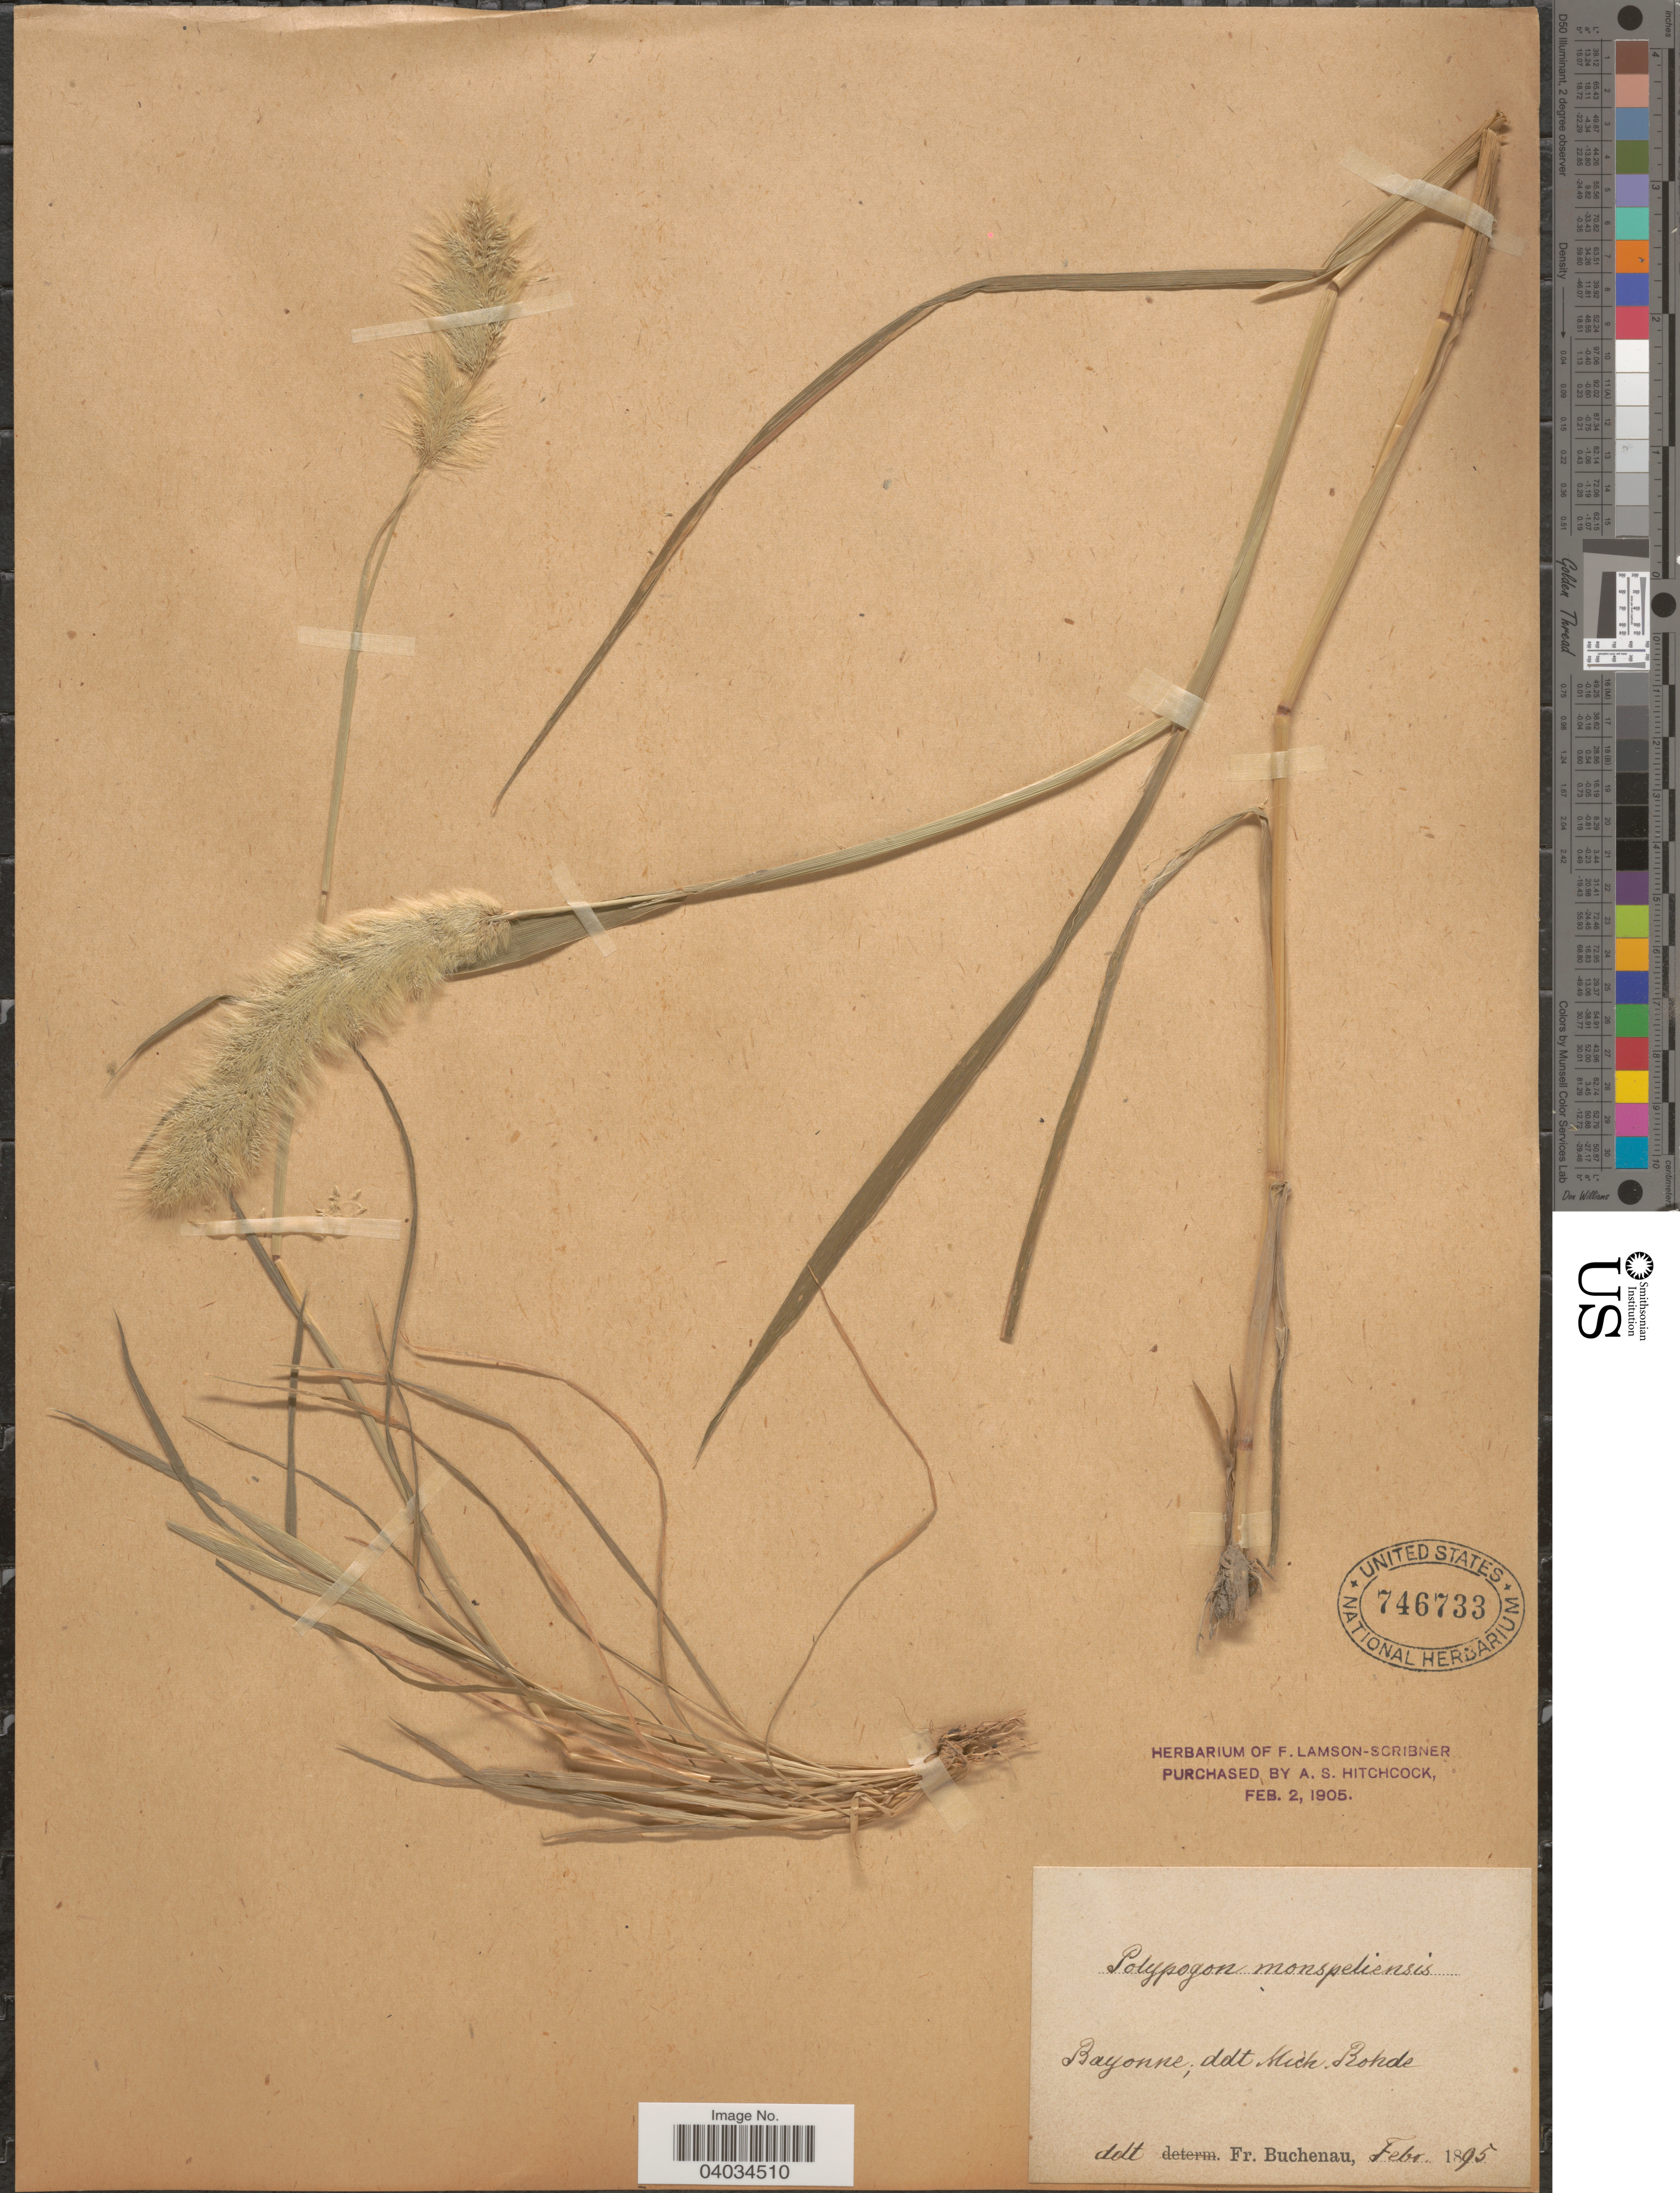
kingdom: Plantae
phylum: Tracheophyta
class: Liliopsida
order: Poales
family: Poaceae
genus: Polypogon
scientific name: Polypogon monspeliensis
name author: (L.) Desf.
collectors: F. Buchenau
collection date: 1895-02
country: France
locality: Bayonne, ddt Mich. Bohds.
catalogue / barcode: US 746733